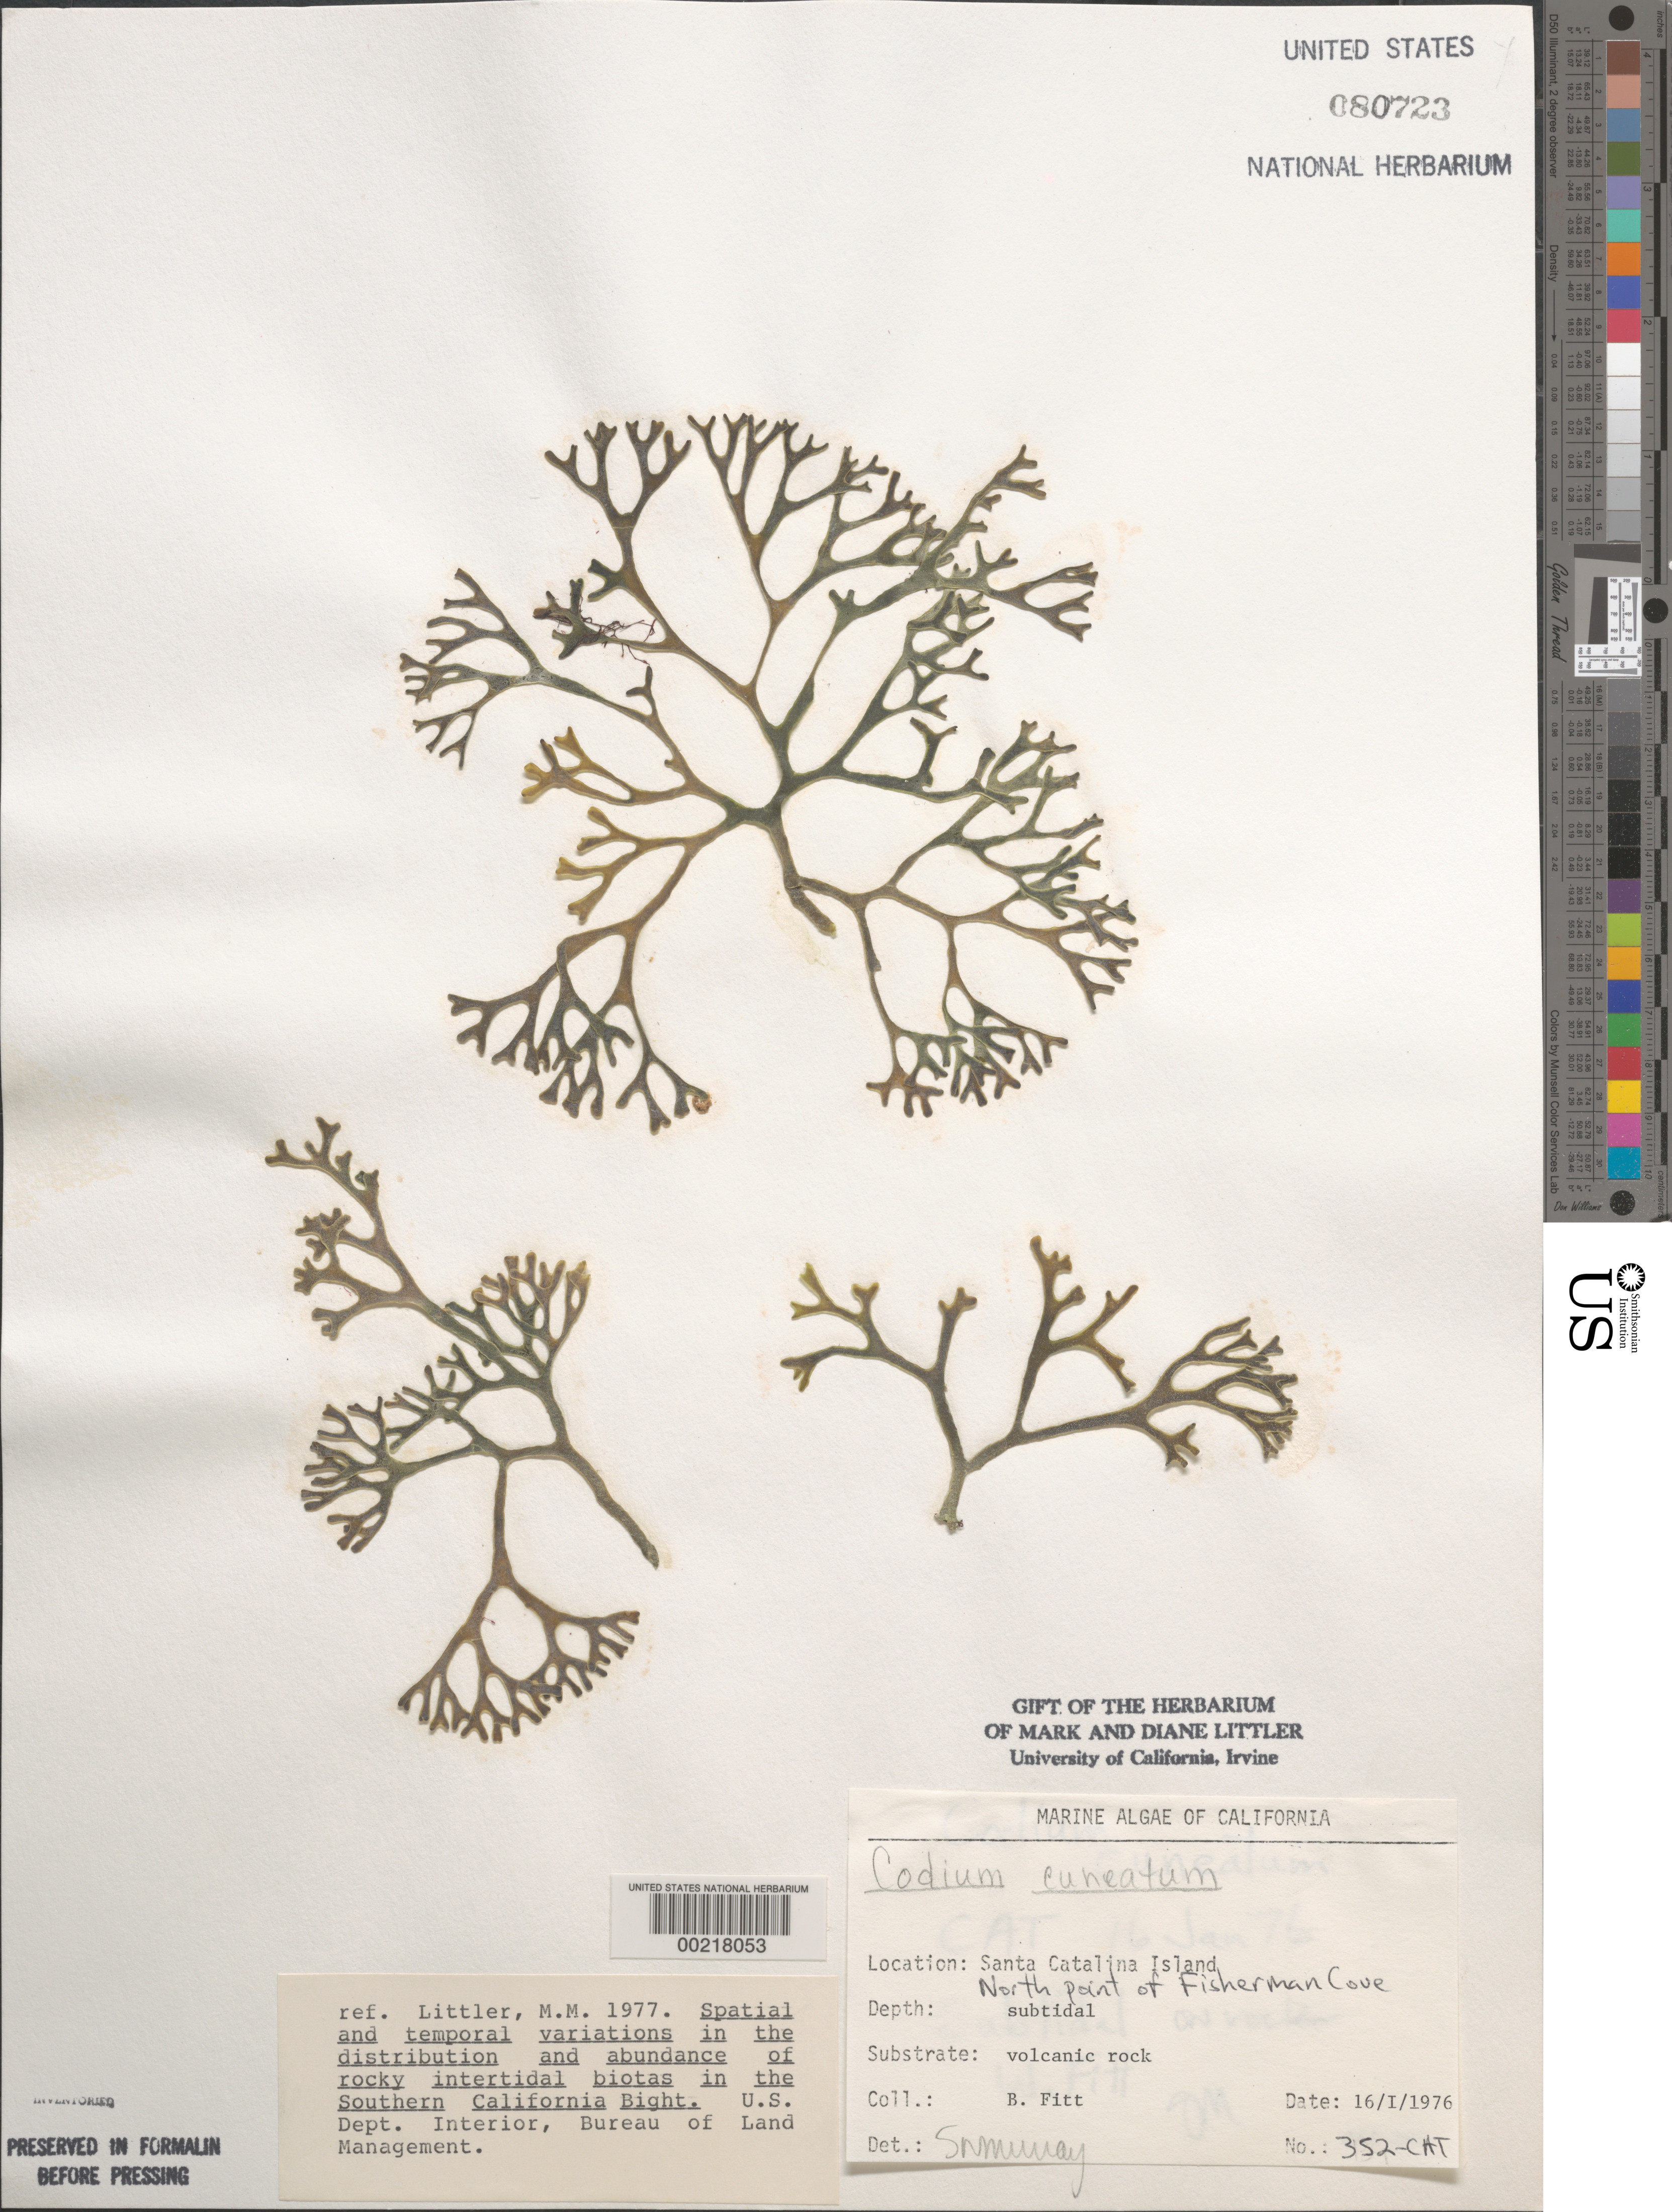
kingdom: Plantae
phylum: Chlorophyta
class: Ulvophyceae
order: Bryopsidales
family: Codiaceae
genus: Codium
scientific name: Codium simulans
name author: Setch. & N.L. Gardner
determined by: Algae name updating Project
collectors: W. Fitt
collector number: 352-cat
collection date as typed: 16 Jan 1976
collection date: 1976-01-16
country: United States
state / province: California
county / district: Los Angeles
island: Santa Catalina Island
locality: Fishermen Cove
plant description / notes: BLM-SOCALBIGHT Rocky Intertidal Survey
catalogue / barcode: US 80723